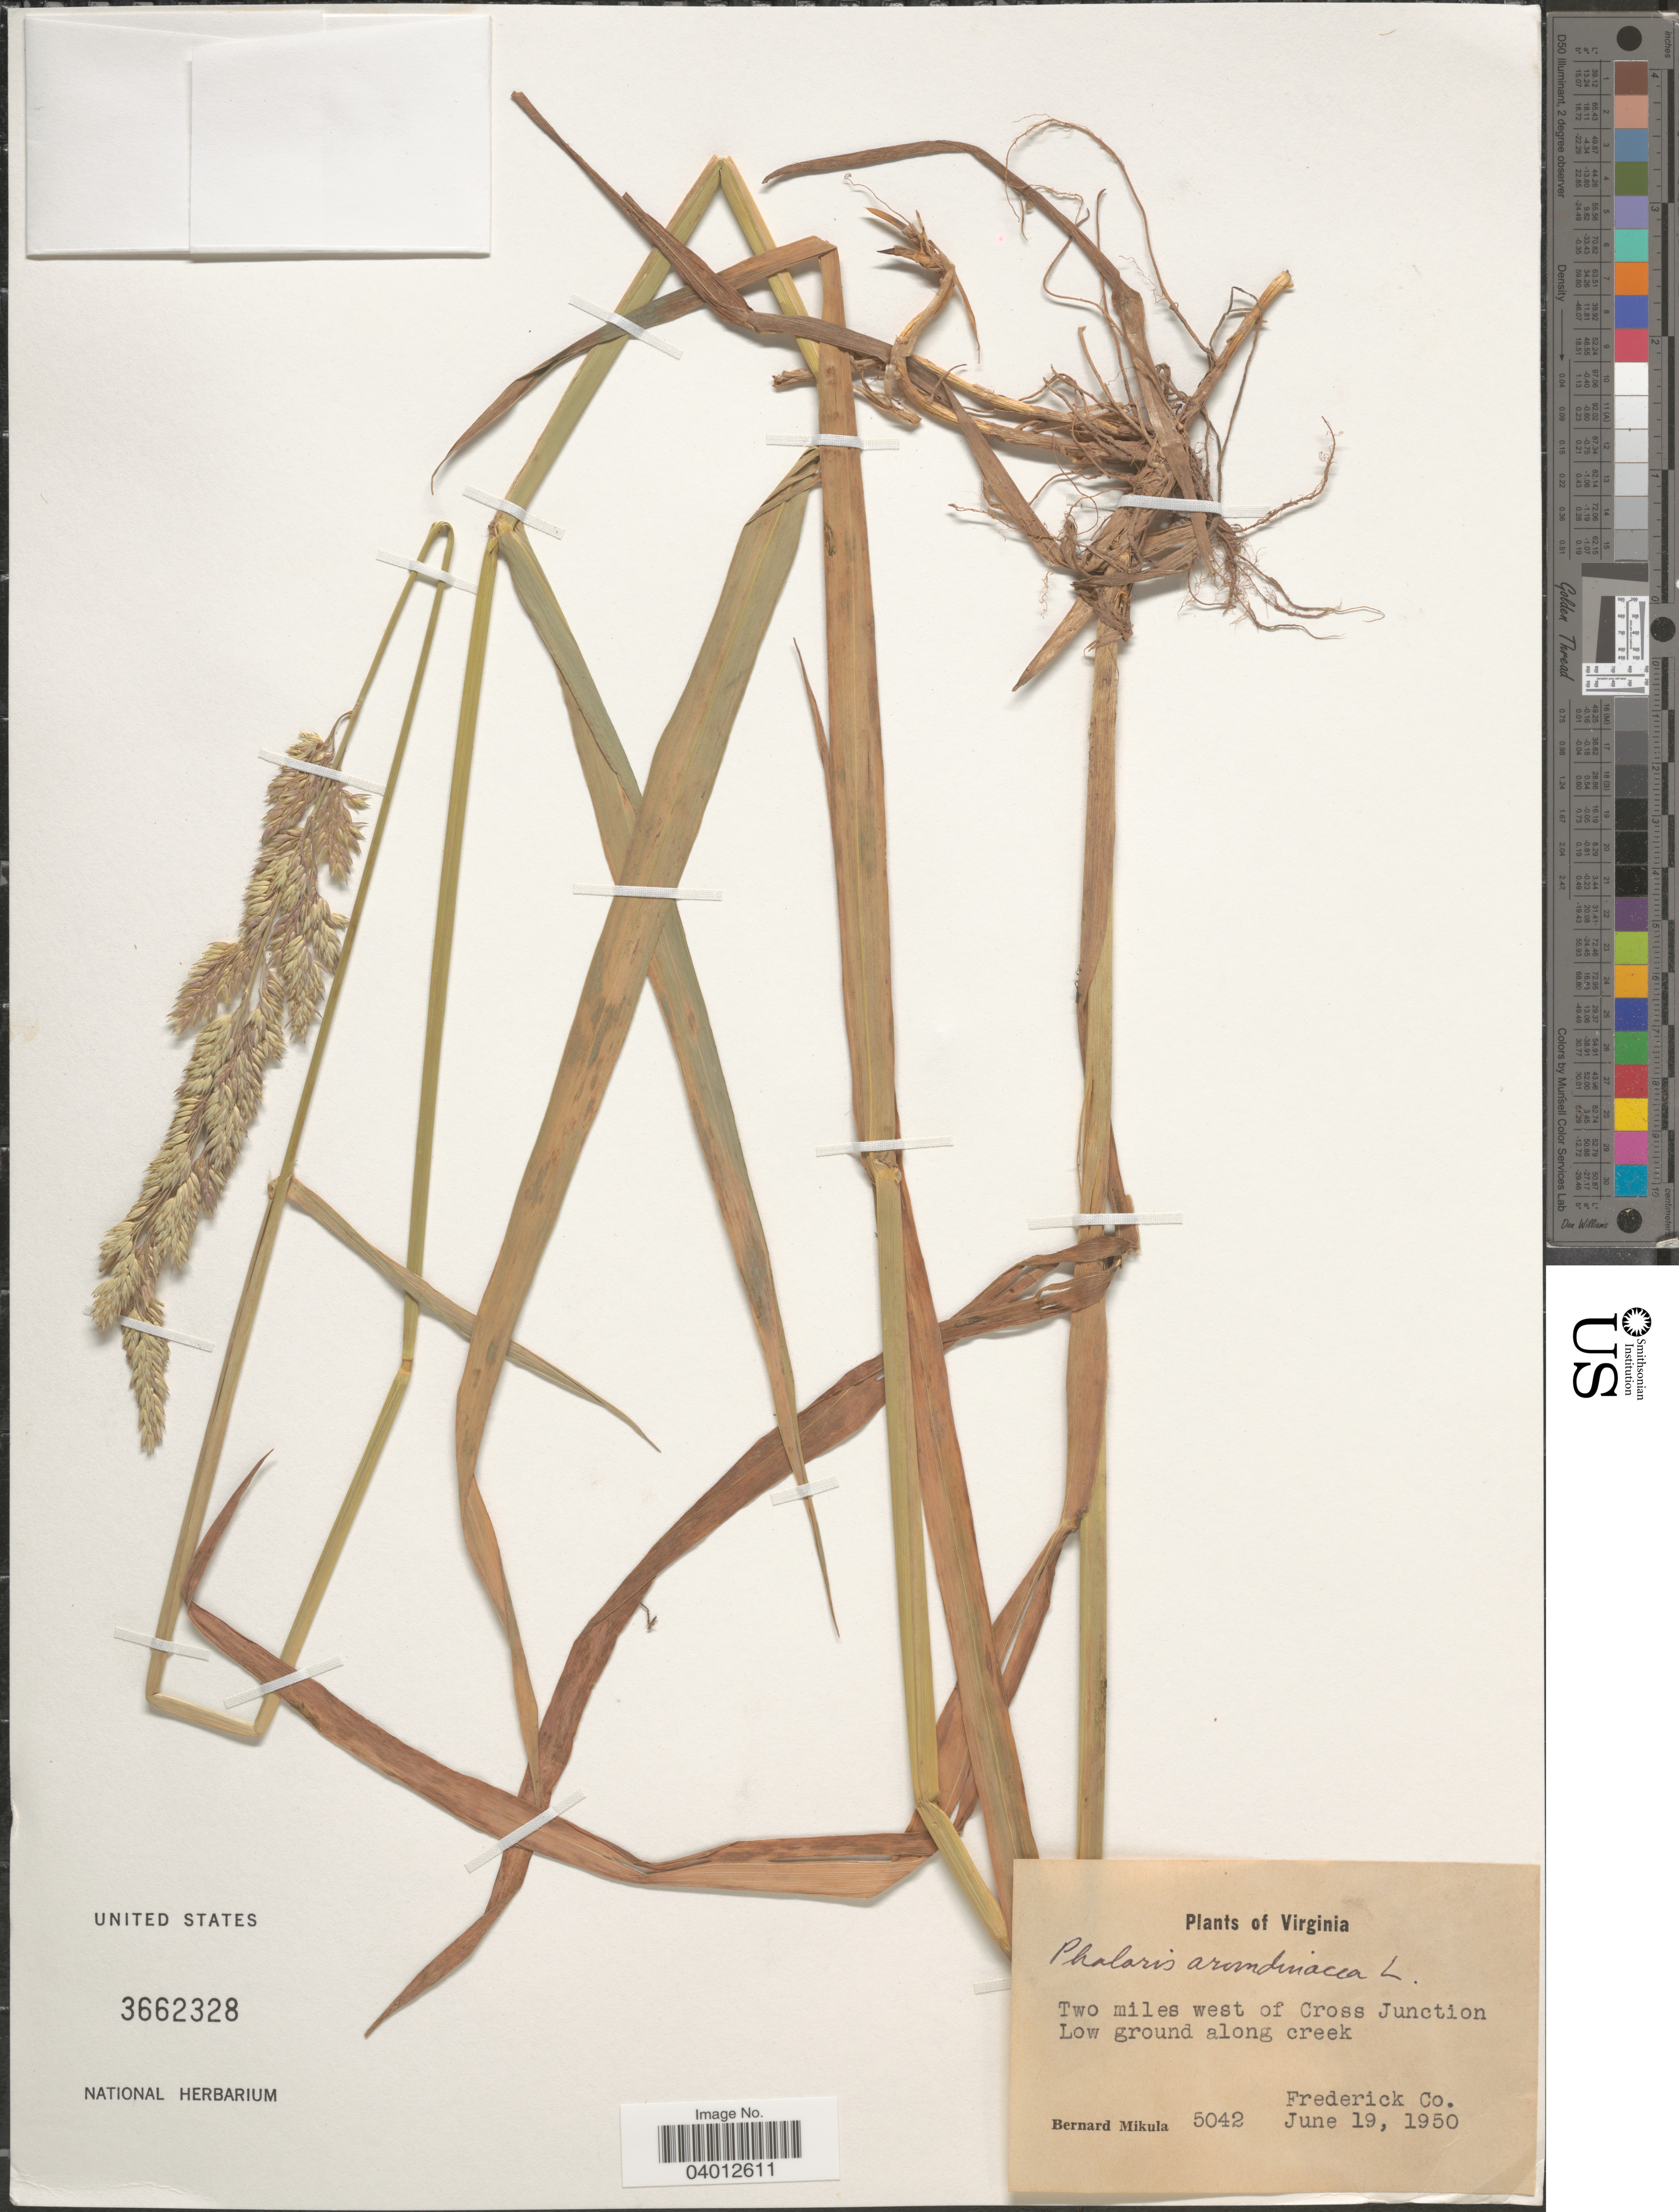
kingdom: Plantae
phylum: Tracheophyta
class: Liliopsida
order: Poales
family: Poaceae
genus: Phalaris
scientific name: Phalaris arundinacea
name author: L.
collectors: B. Mikula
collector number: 5042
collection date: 1950-06-19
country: United States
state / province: Virginia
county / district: Frederick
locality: Two miles west of Cross Junction. Frederick Co.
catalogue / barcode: US 3662328